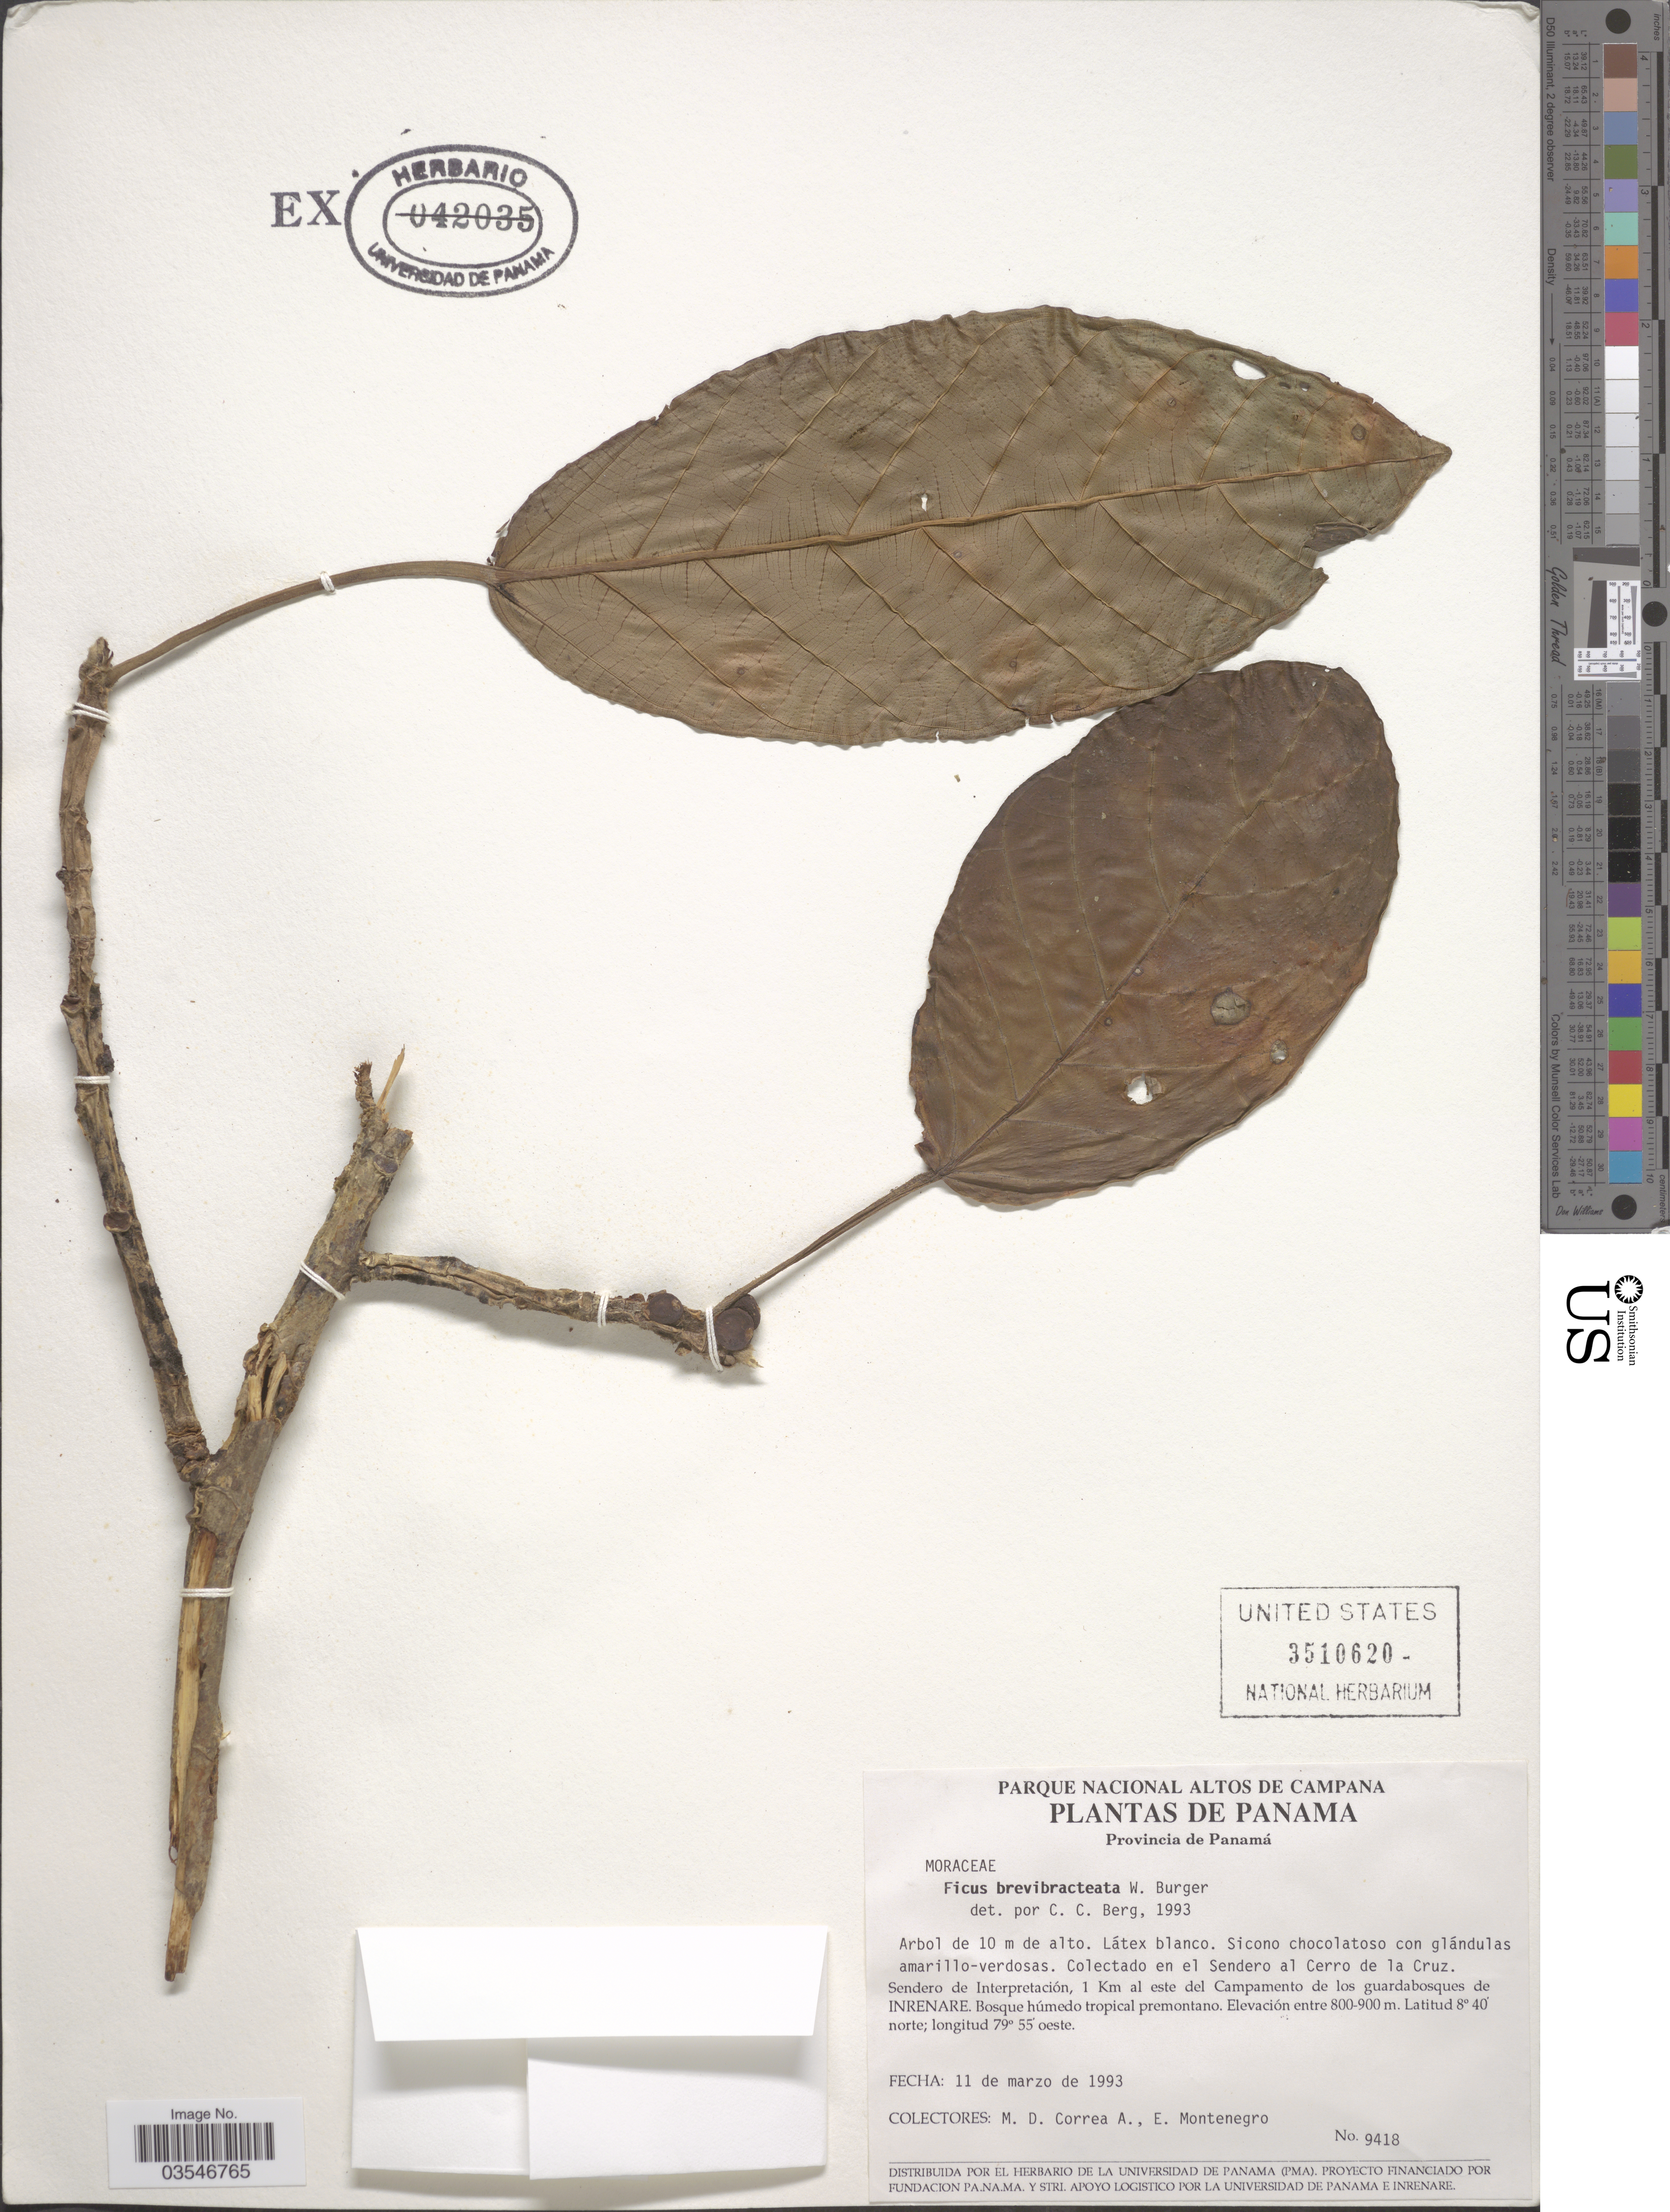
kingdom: Plantae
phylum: Tracheophyta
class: Magnoliopsida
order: Rosales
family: Moraceae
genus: Ficus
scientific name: Ficus brevibracteata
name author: W.C. Burger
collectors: M. D. Corrêa-A. & E. Montenegro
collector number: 9418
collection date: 1993-03-11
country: Panama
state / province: Panamá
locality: En el Sendero al Cerro de la Cruz. Sendero de Interpretación, 1 Km al este del Campamento de los guardabosques de Inrenare.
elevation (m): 800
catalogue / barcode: US 3510620